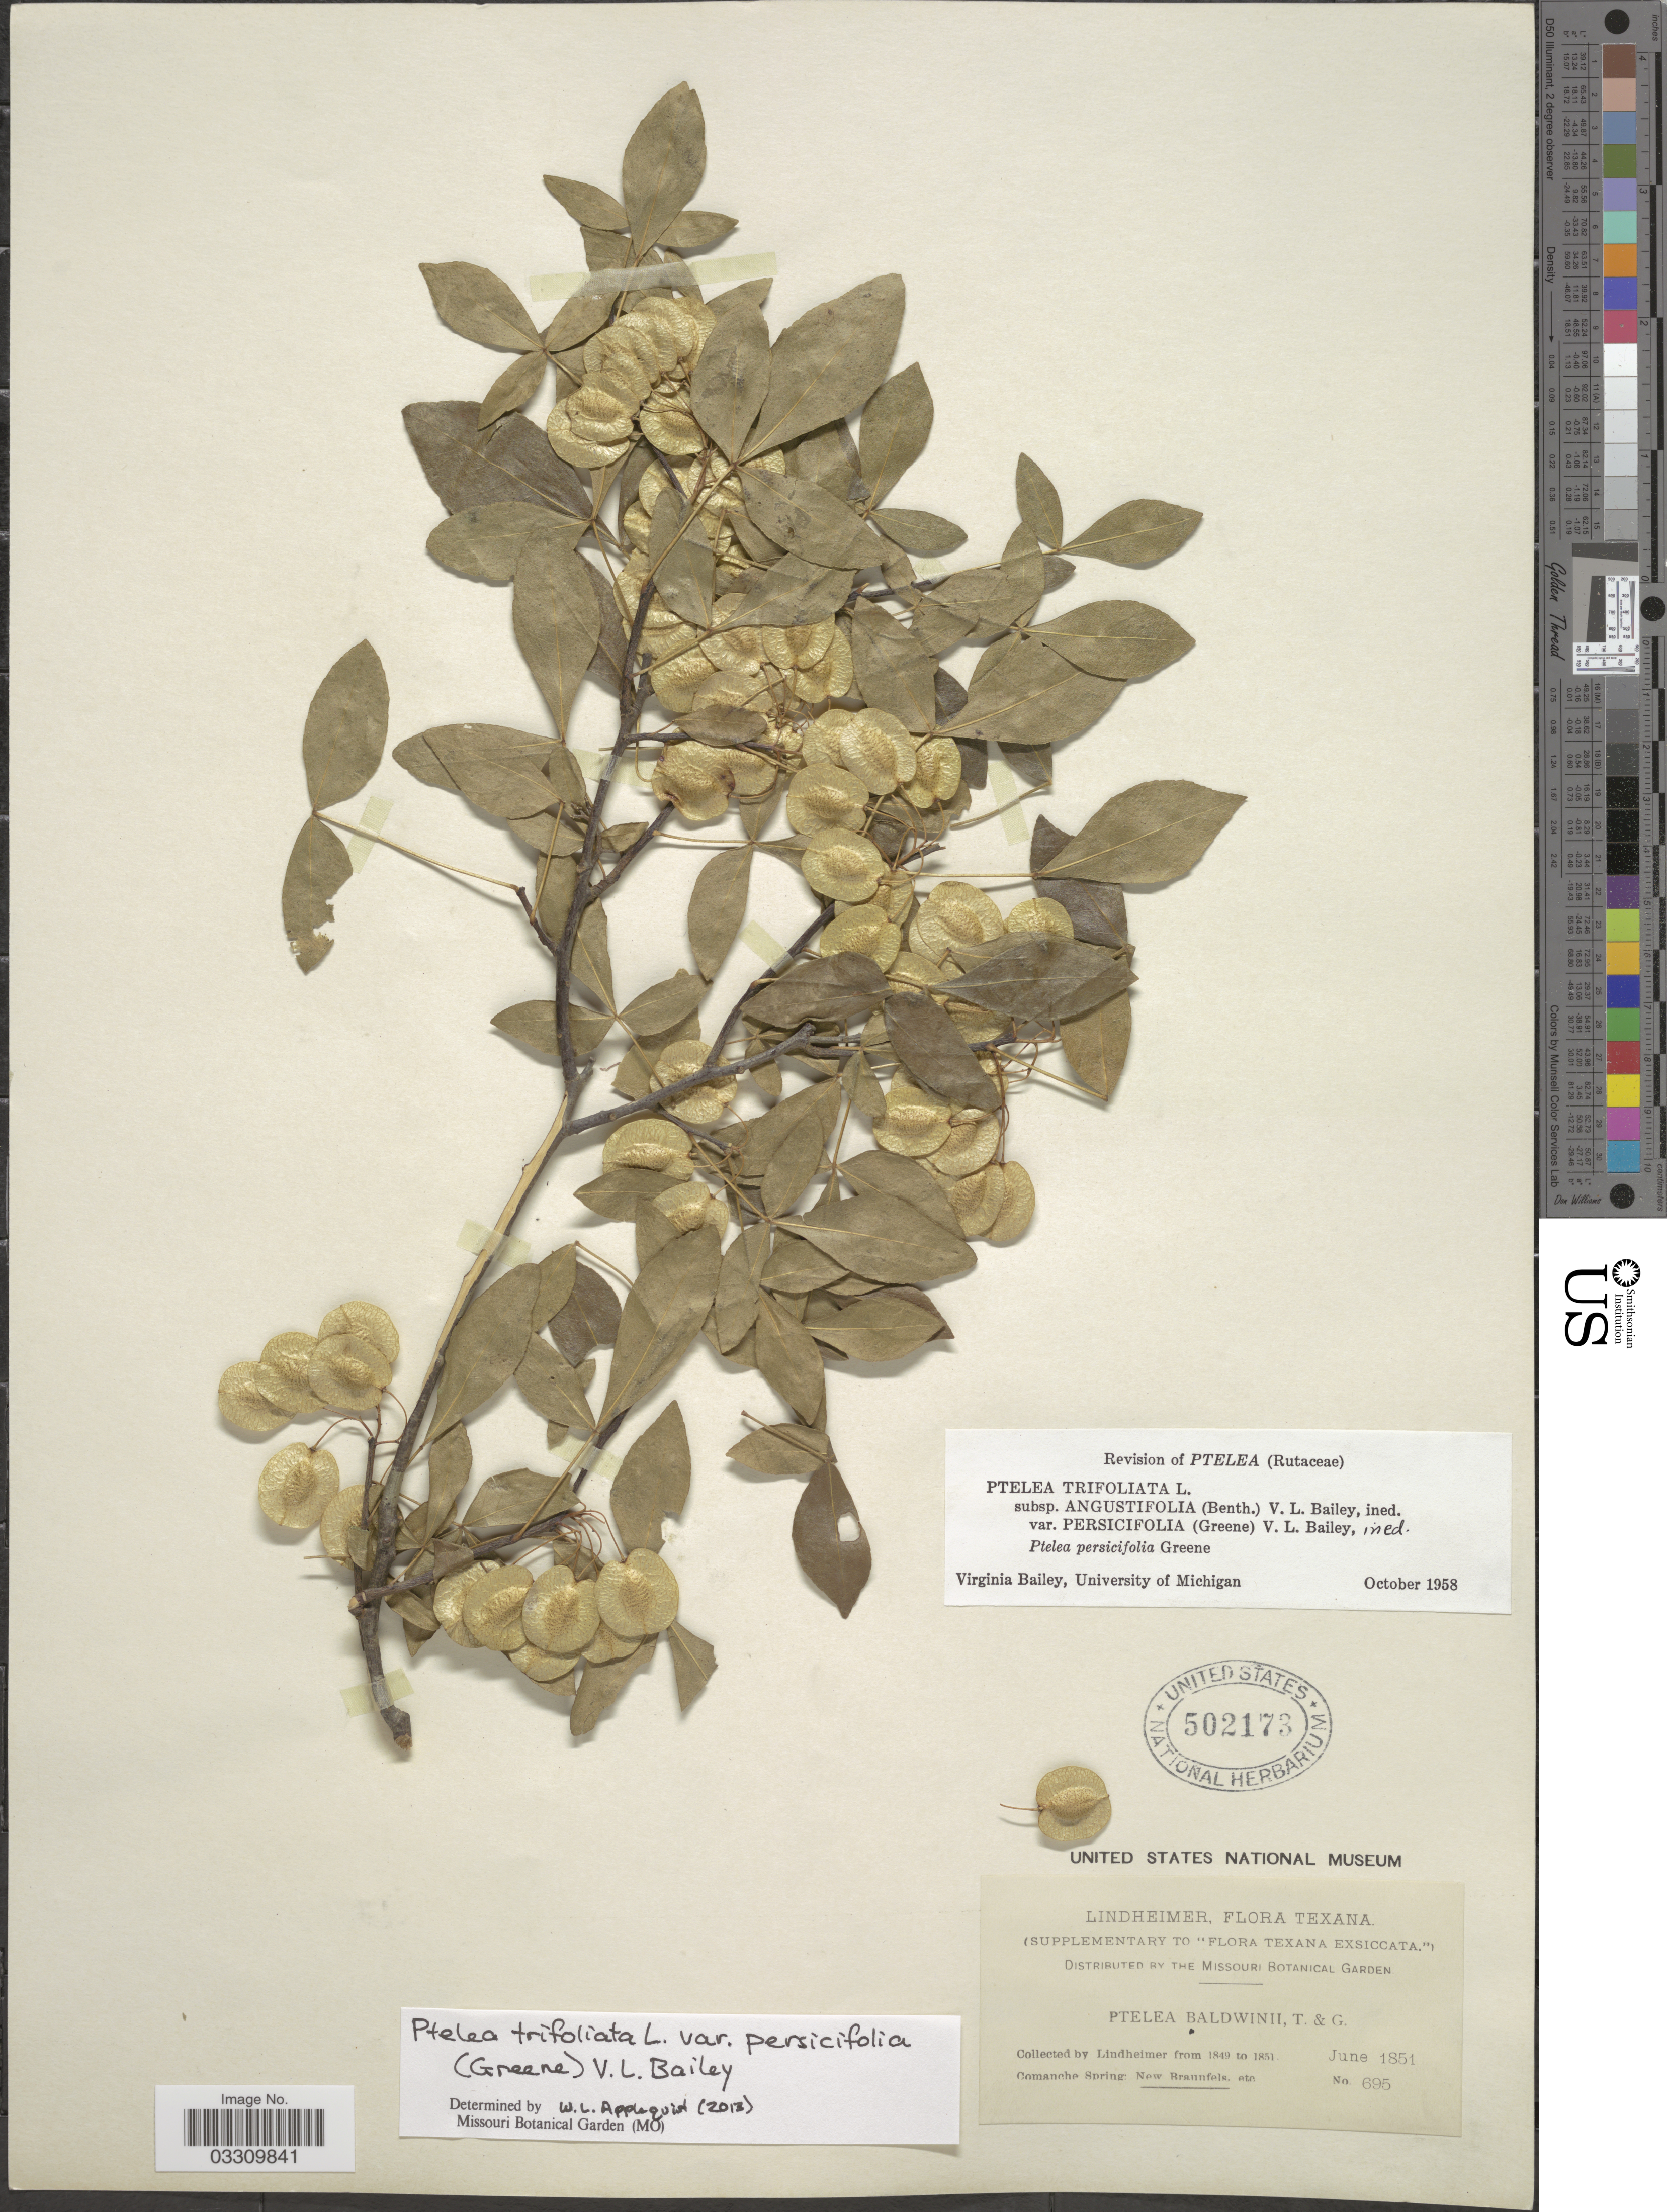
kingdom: Plantae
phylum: Tracheophyta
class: Magnoliopsida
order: Sapindales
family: Rutaceae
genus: Ptelea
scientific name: Ptelea trifoliata var. persicifolia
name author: (S.W. Greene) V. L. Bailey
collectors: -. Lindheimer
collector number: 695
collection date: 1851-06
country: United States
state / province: Texas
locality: Texana. Comanche Spring: New Braunfels, etc.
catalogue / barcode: US 502173